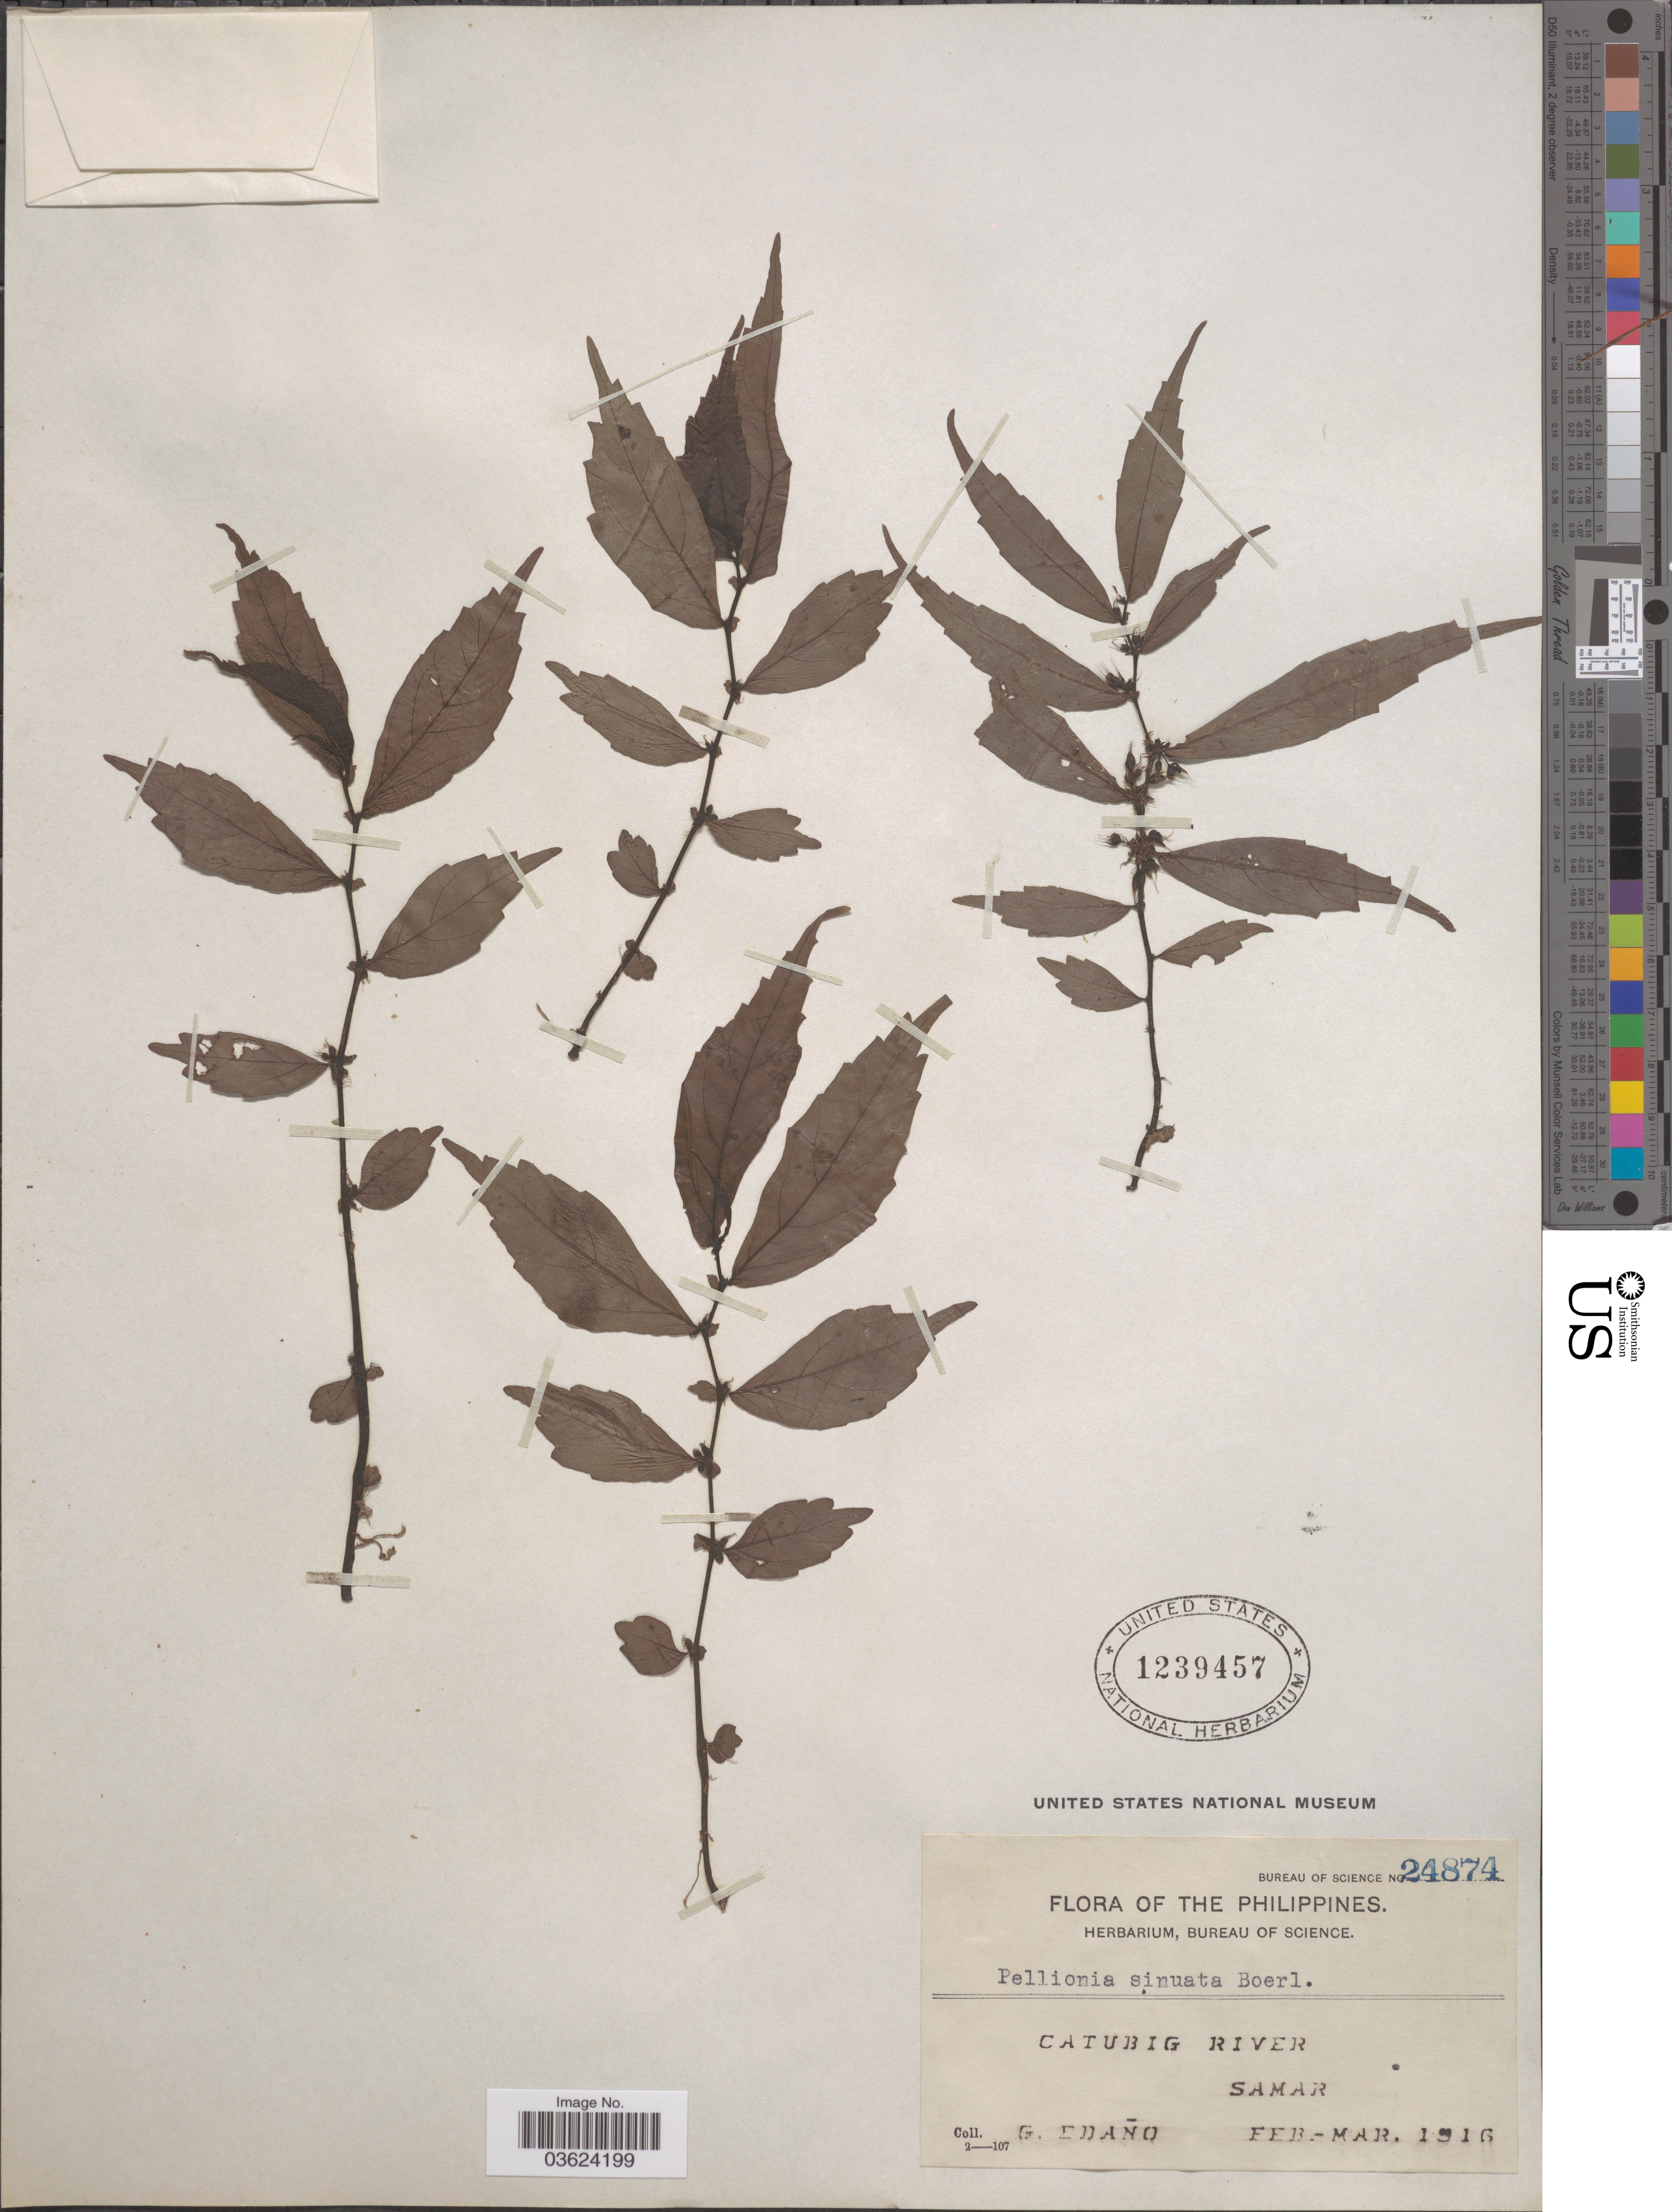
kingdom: Plantae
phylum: Tracheophyta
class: Magnoliopsida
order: Rosales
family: Urticaceae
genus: Elatostema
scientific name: Elatostema sinuatum var. sinuatum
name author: (Blume) Hassk.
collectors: G. Edaño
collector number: Bureau of Science 24874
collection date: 1916-02/1916-03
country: Philippines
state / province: Eastern Visayas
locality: Catubig River. Samar.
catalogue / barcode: US 1239457